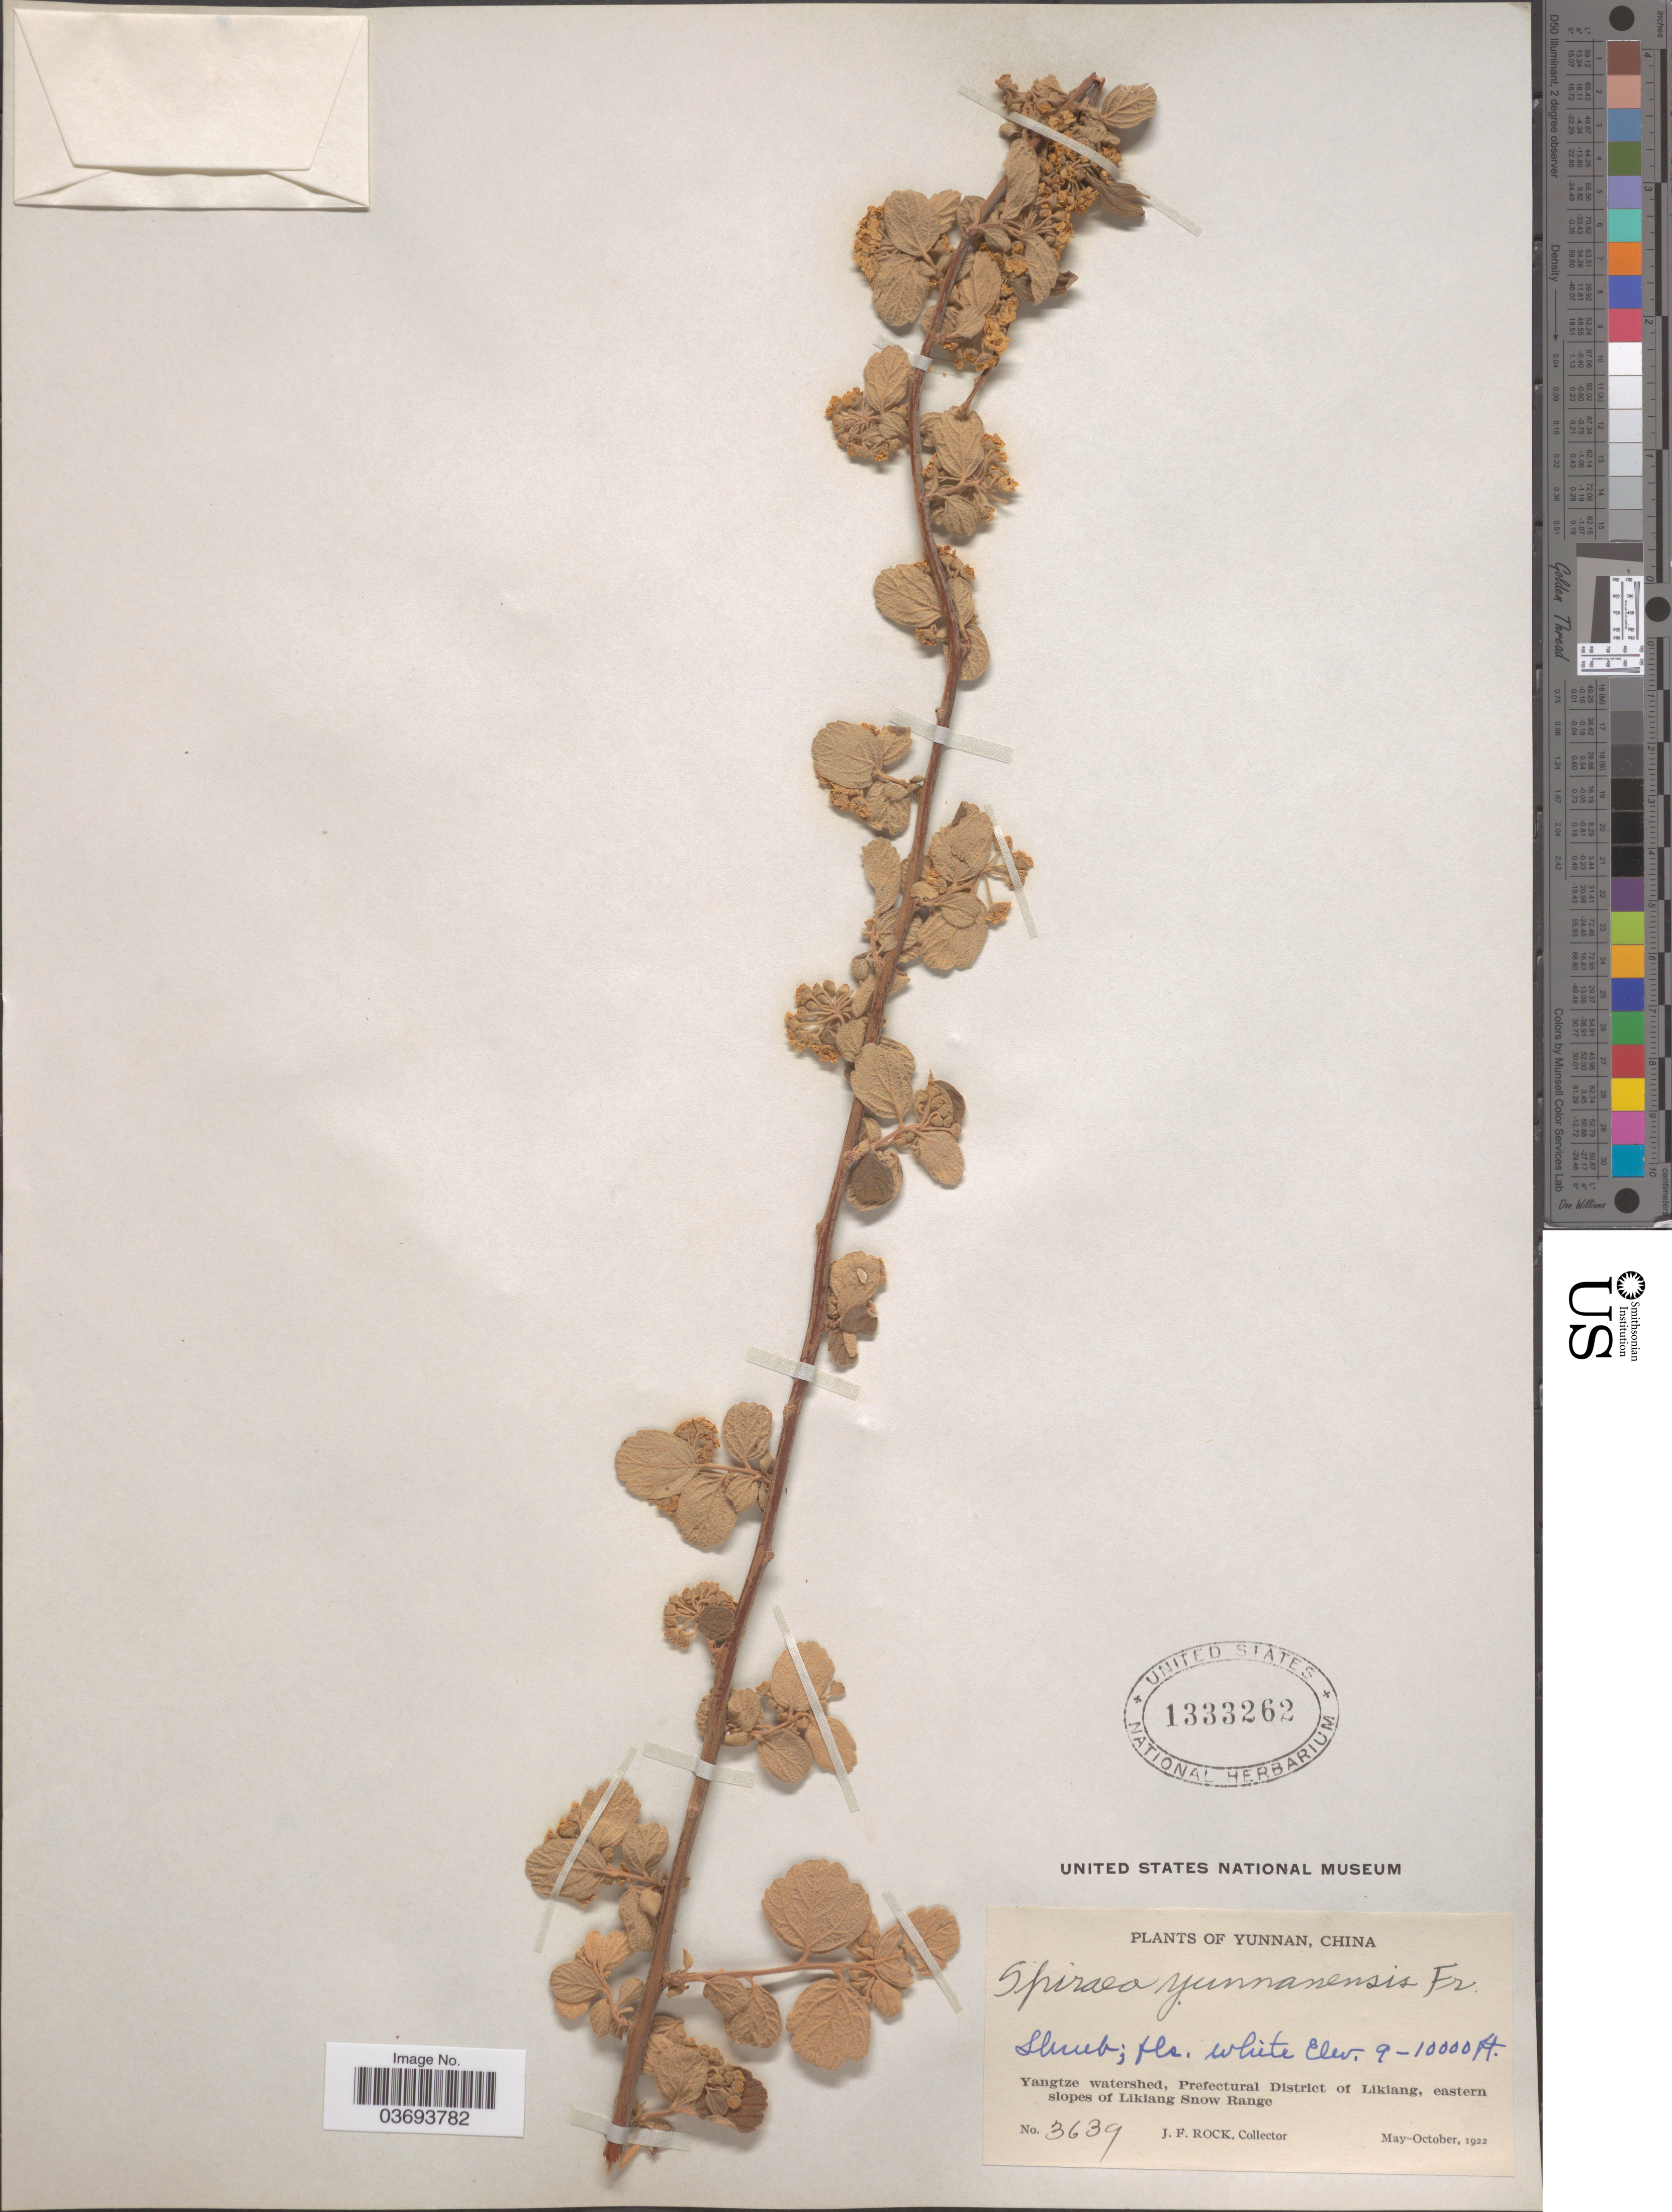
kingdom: Plantae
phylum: Tracheophyta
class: Magnoliopsida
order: Rosales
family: Rosaceae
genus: Spiraea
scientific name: Spiraea yunnanensis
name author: Franch.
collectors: J. Rock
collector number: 3639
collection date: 1922-05/1922-10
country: China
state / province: Yunnan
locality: Yangtze watershed, Prefectural District of Likiang, eastern slopes of Likiang Snow Range.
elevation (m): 2743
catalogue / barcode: US 1333262